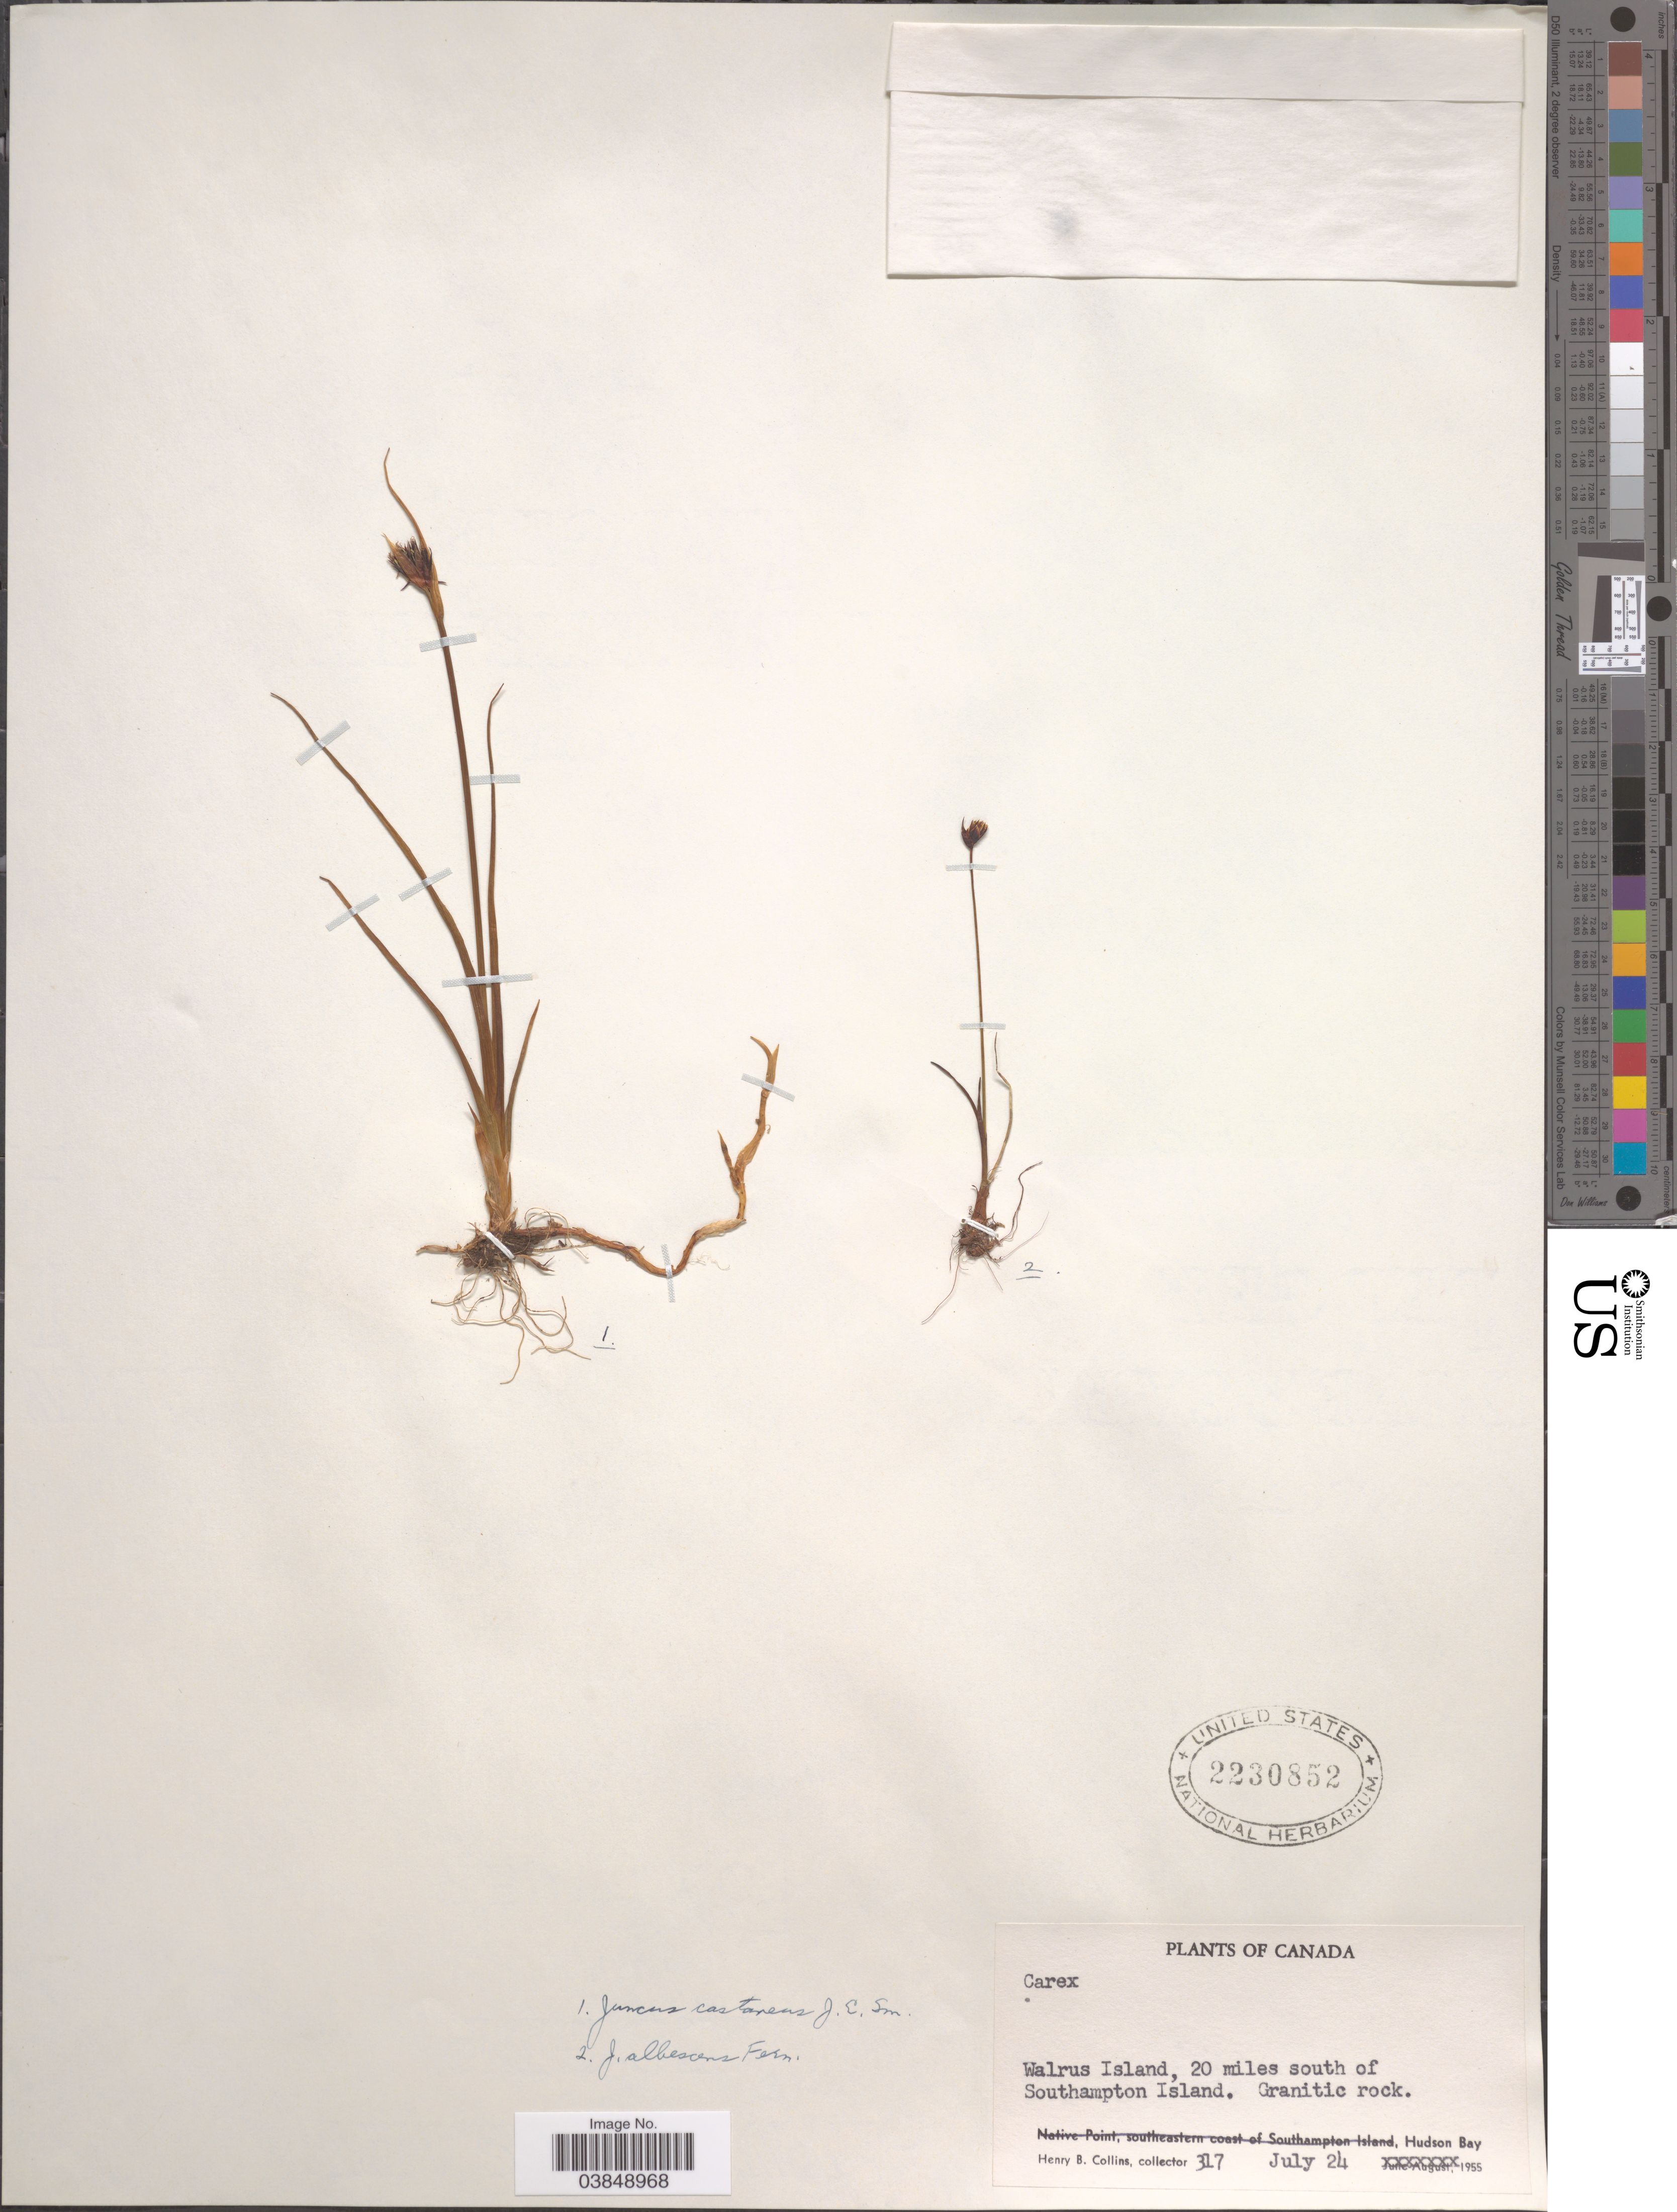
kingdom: Plantae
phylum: Tracheophyta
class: Liliopsida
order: Poales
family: Juncaceae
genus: Juncus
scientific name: Juncus albescens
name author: Fernald & Lange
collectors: H. Collins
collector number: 317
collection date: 1955-07-24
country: Canada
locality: Walrus Island, 20 miles south of Southampton Island. Hudson Bay.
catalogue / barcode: US 2230852